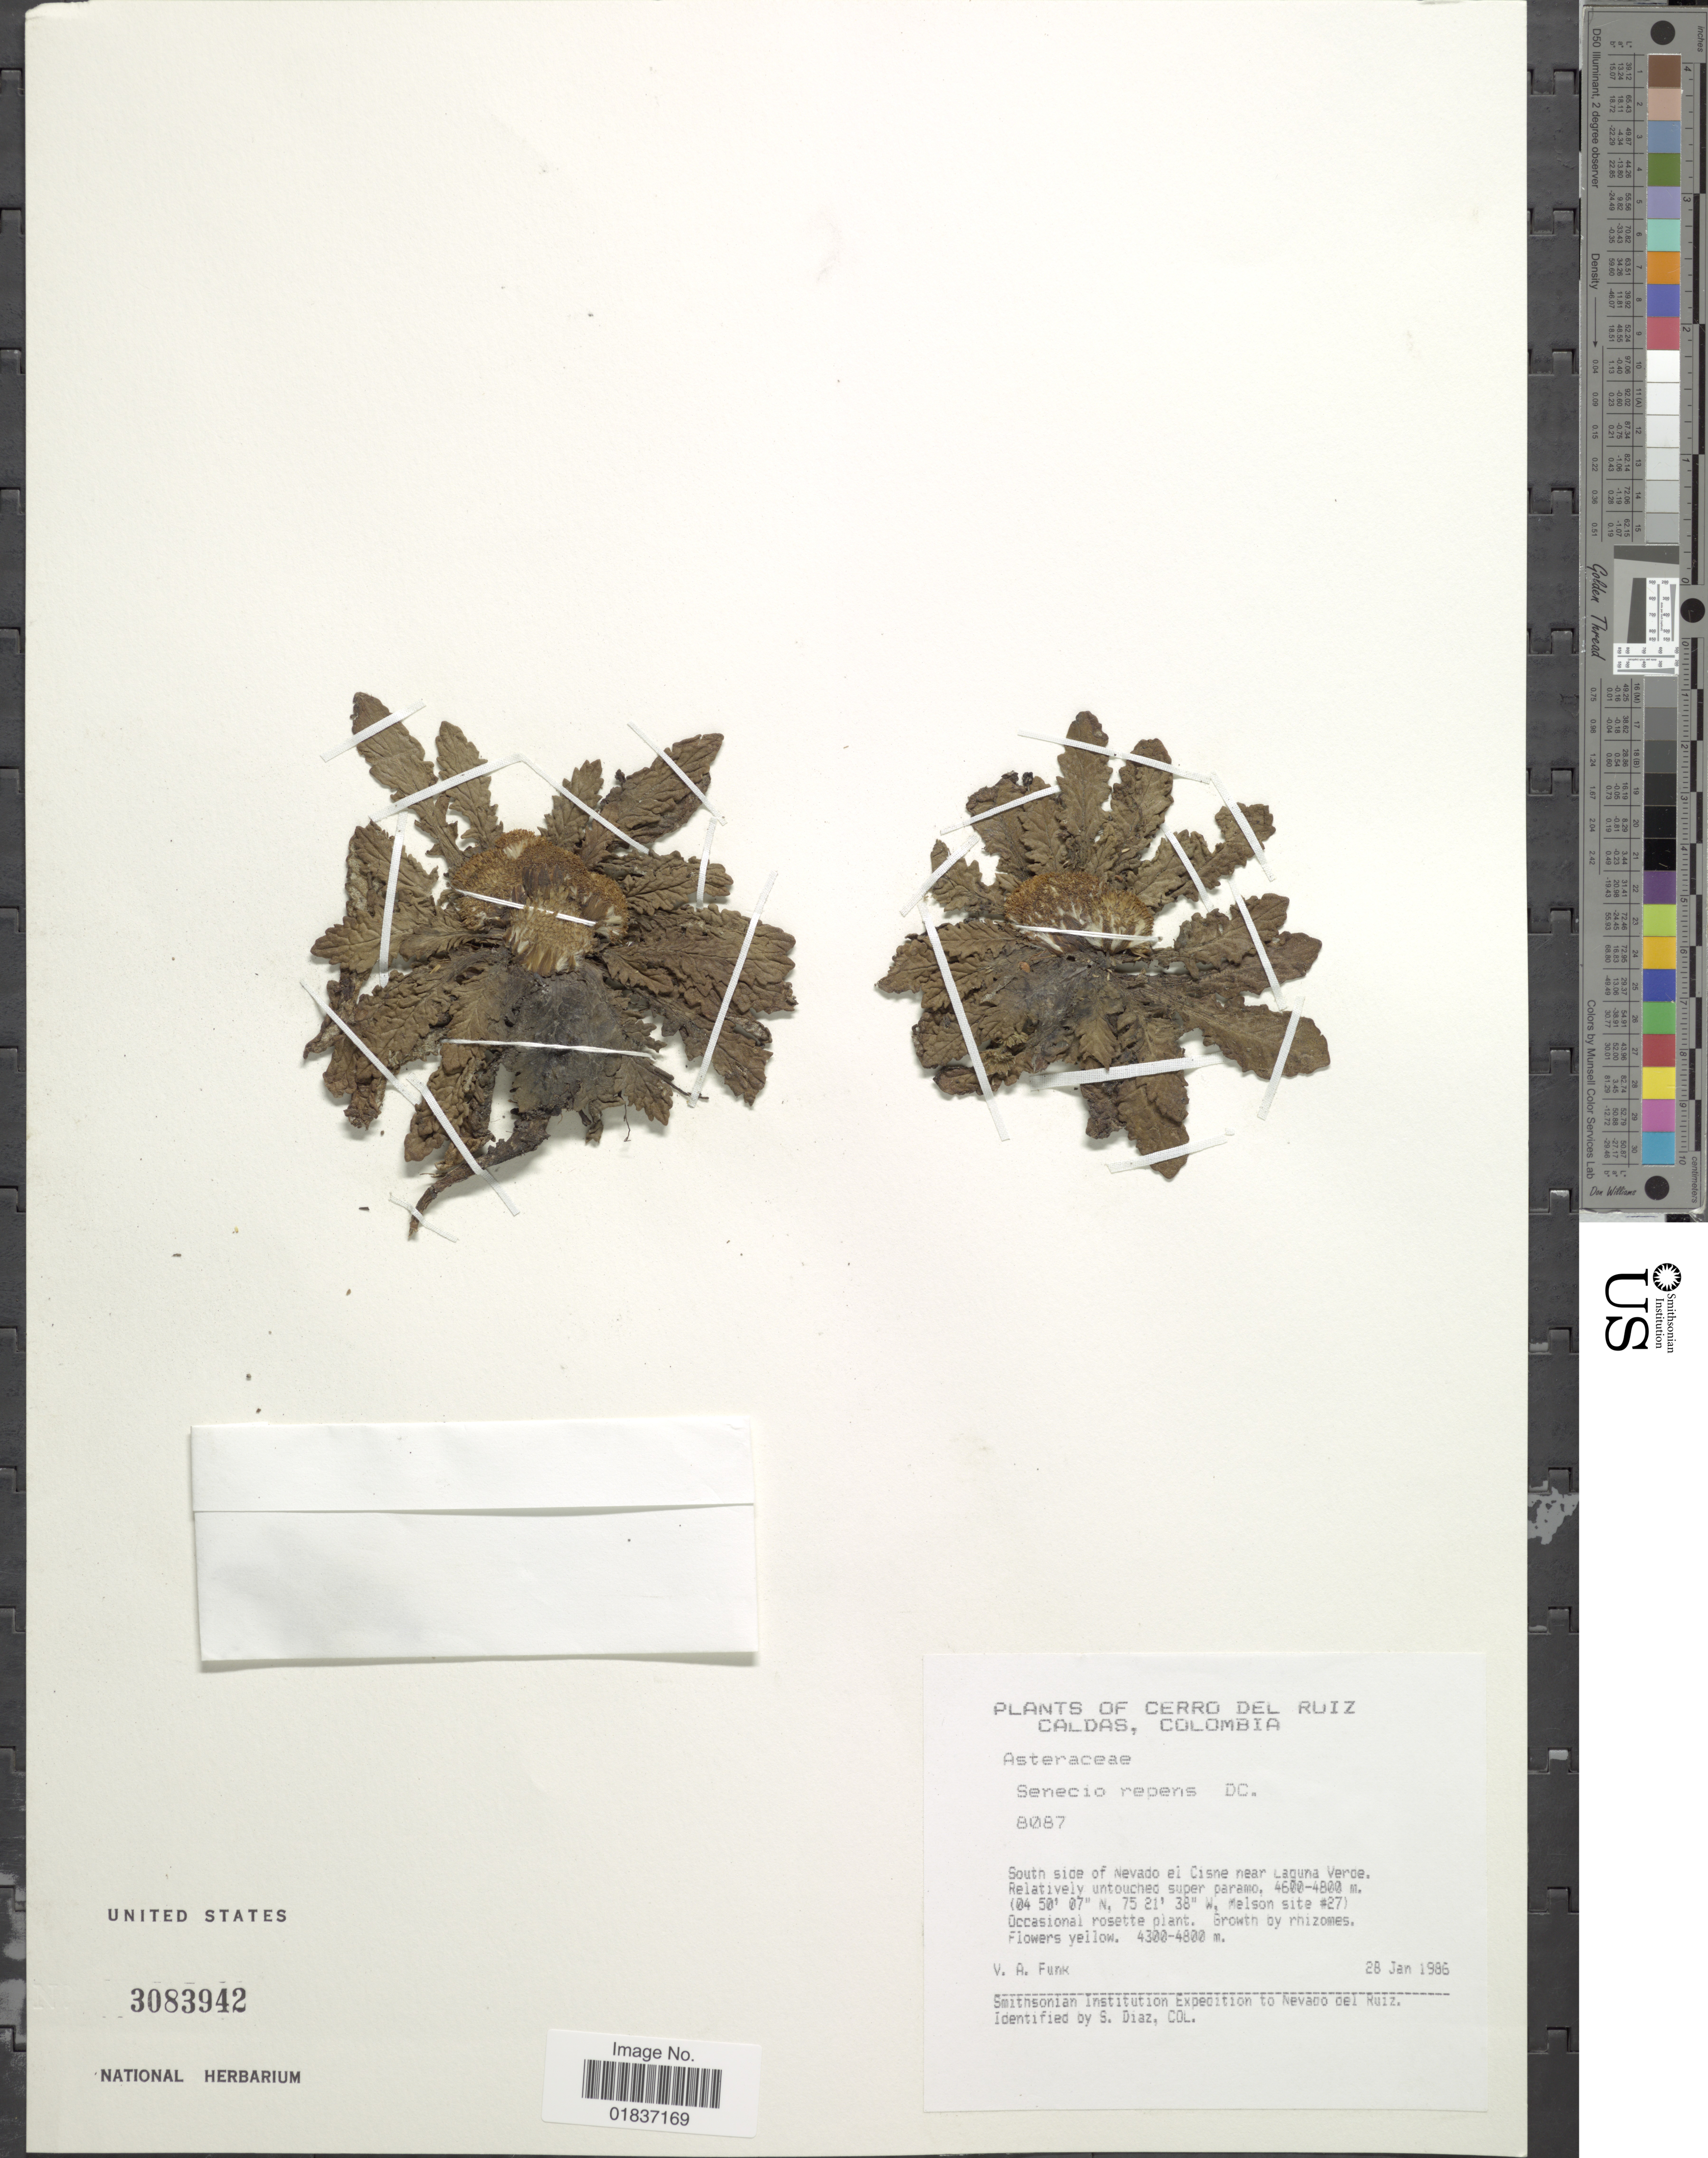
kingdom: Plantae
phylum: Tracheophyta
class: Magnoliopsida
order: Asterales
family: Asteraceae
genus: Senecio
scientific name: Senecio rhizocephalus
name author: Turcz.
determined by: Salomon, Luciana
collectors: V. Funk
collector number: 8087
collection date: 1986-01-28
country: Colombia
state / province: Caldas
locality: Cerro de Ruiz Caldas. South side of Nevado el Cisne near laguna Verde.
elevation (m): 4600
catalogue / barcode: US 3083942